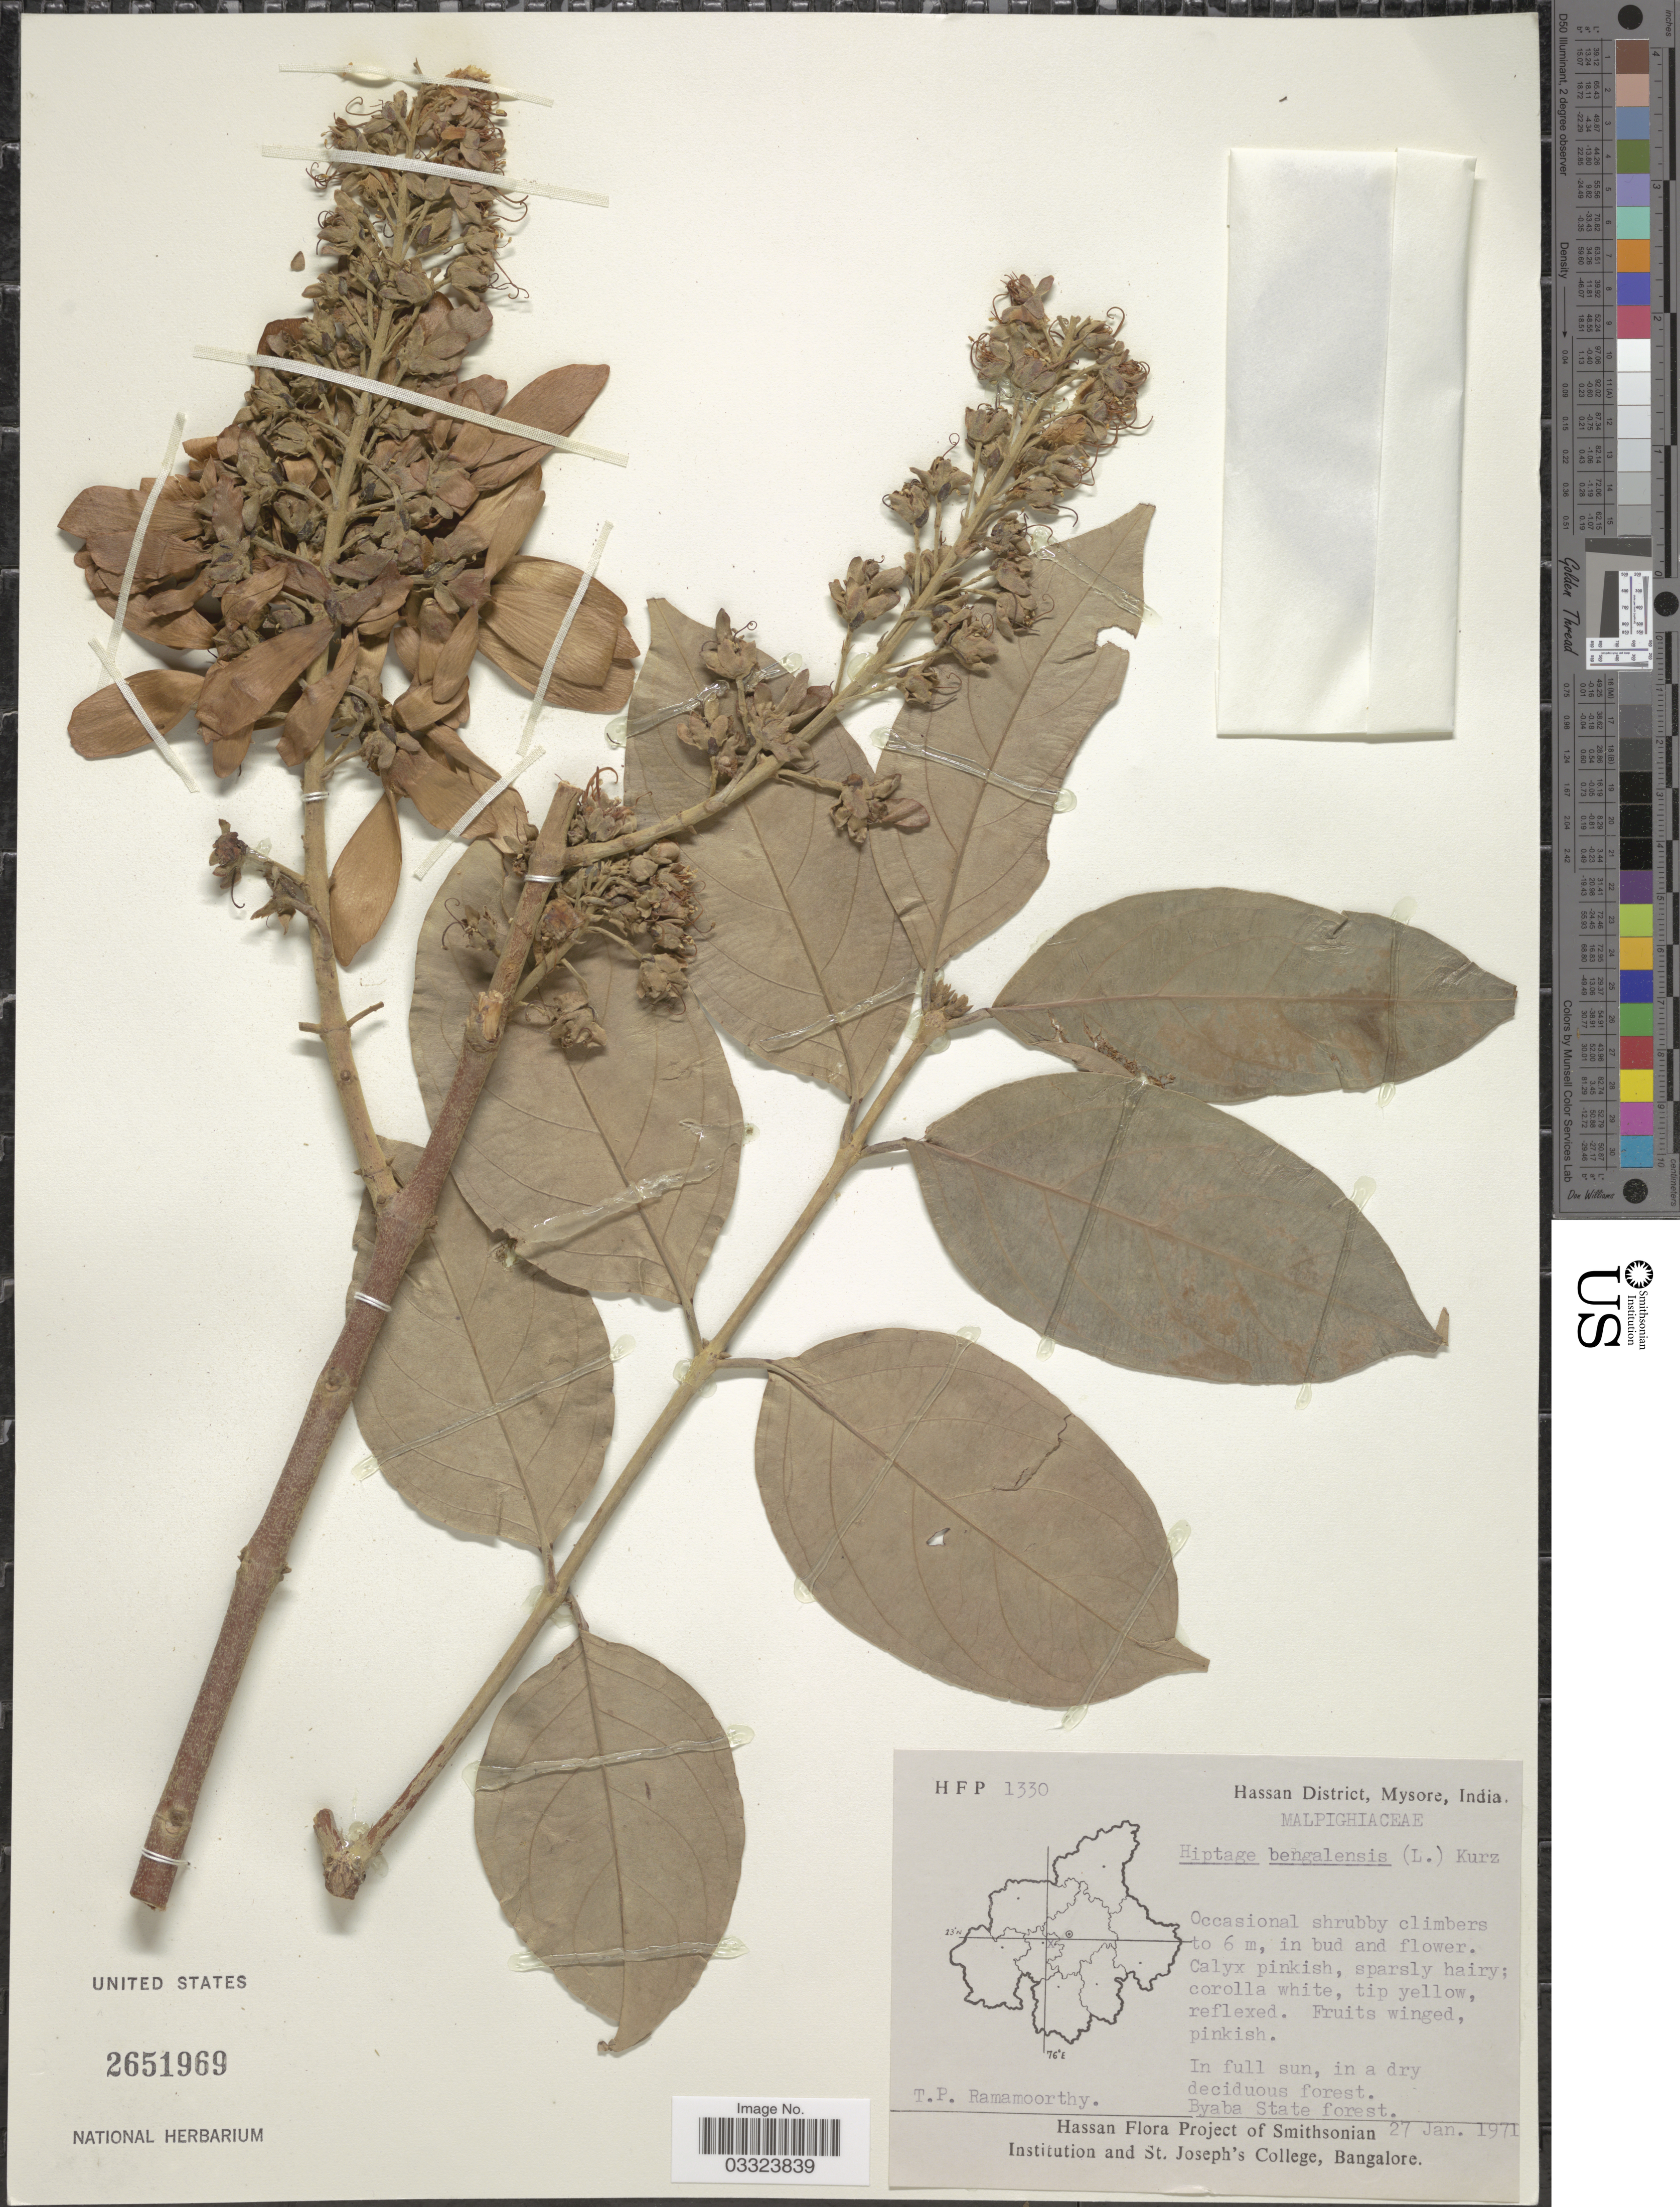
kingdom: Plantae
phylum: Tracheophyta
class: Magnoliopsida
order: Malpighiales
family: Malpighiaceae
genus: Hiptage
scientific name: Hiptage benghalensis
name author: (L.) Kurz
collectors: T. P. Ramamoorthy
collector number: HFP 1330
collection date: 1971-01-27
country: India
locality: Hassan District, Mysore. Byaba State forest.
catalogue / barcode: US 2651969